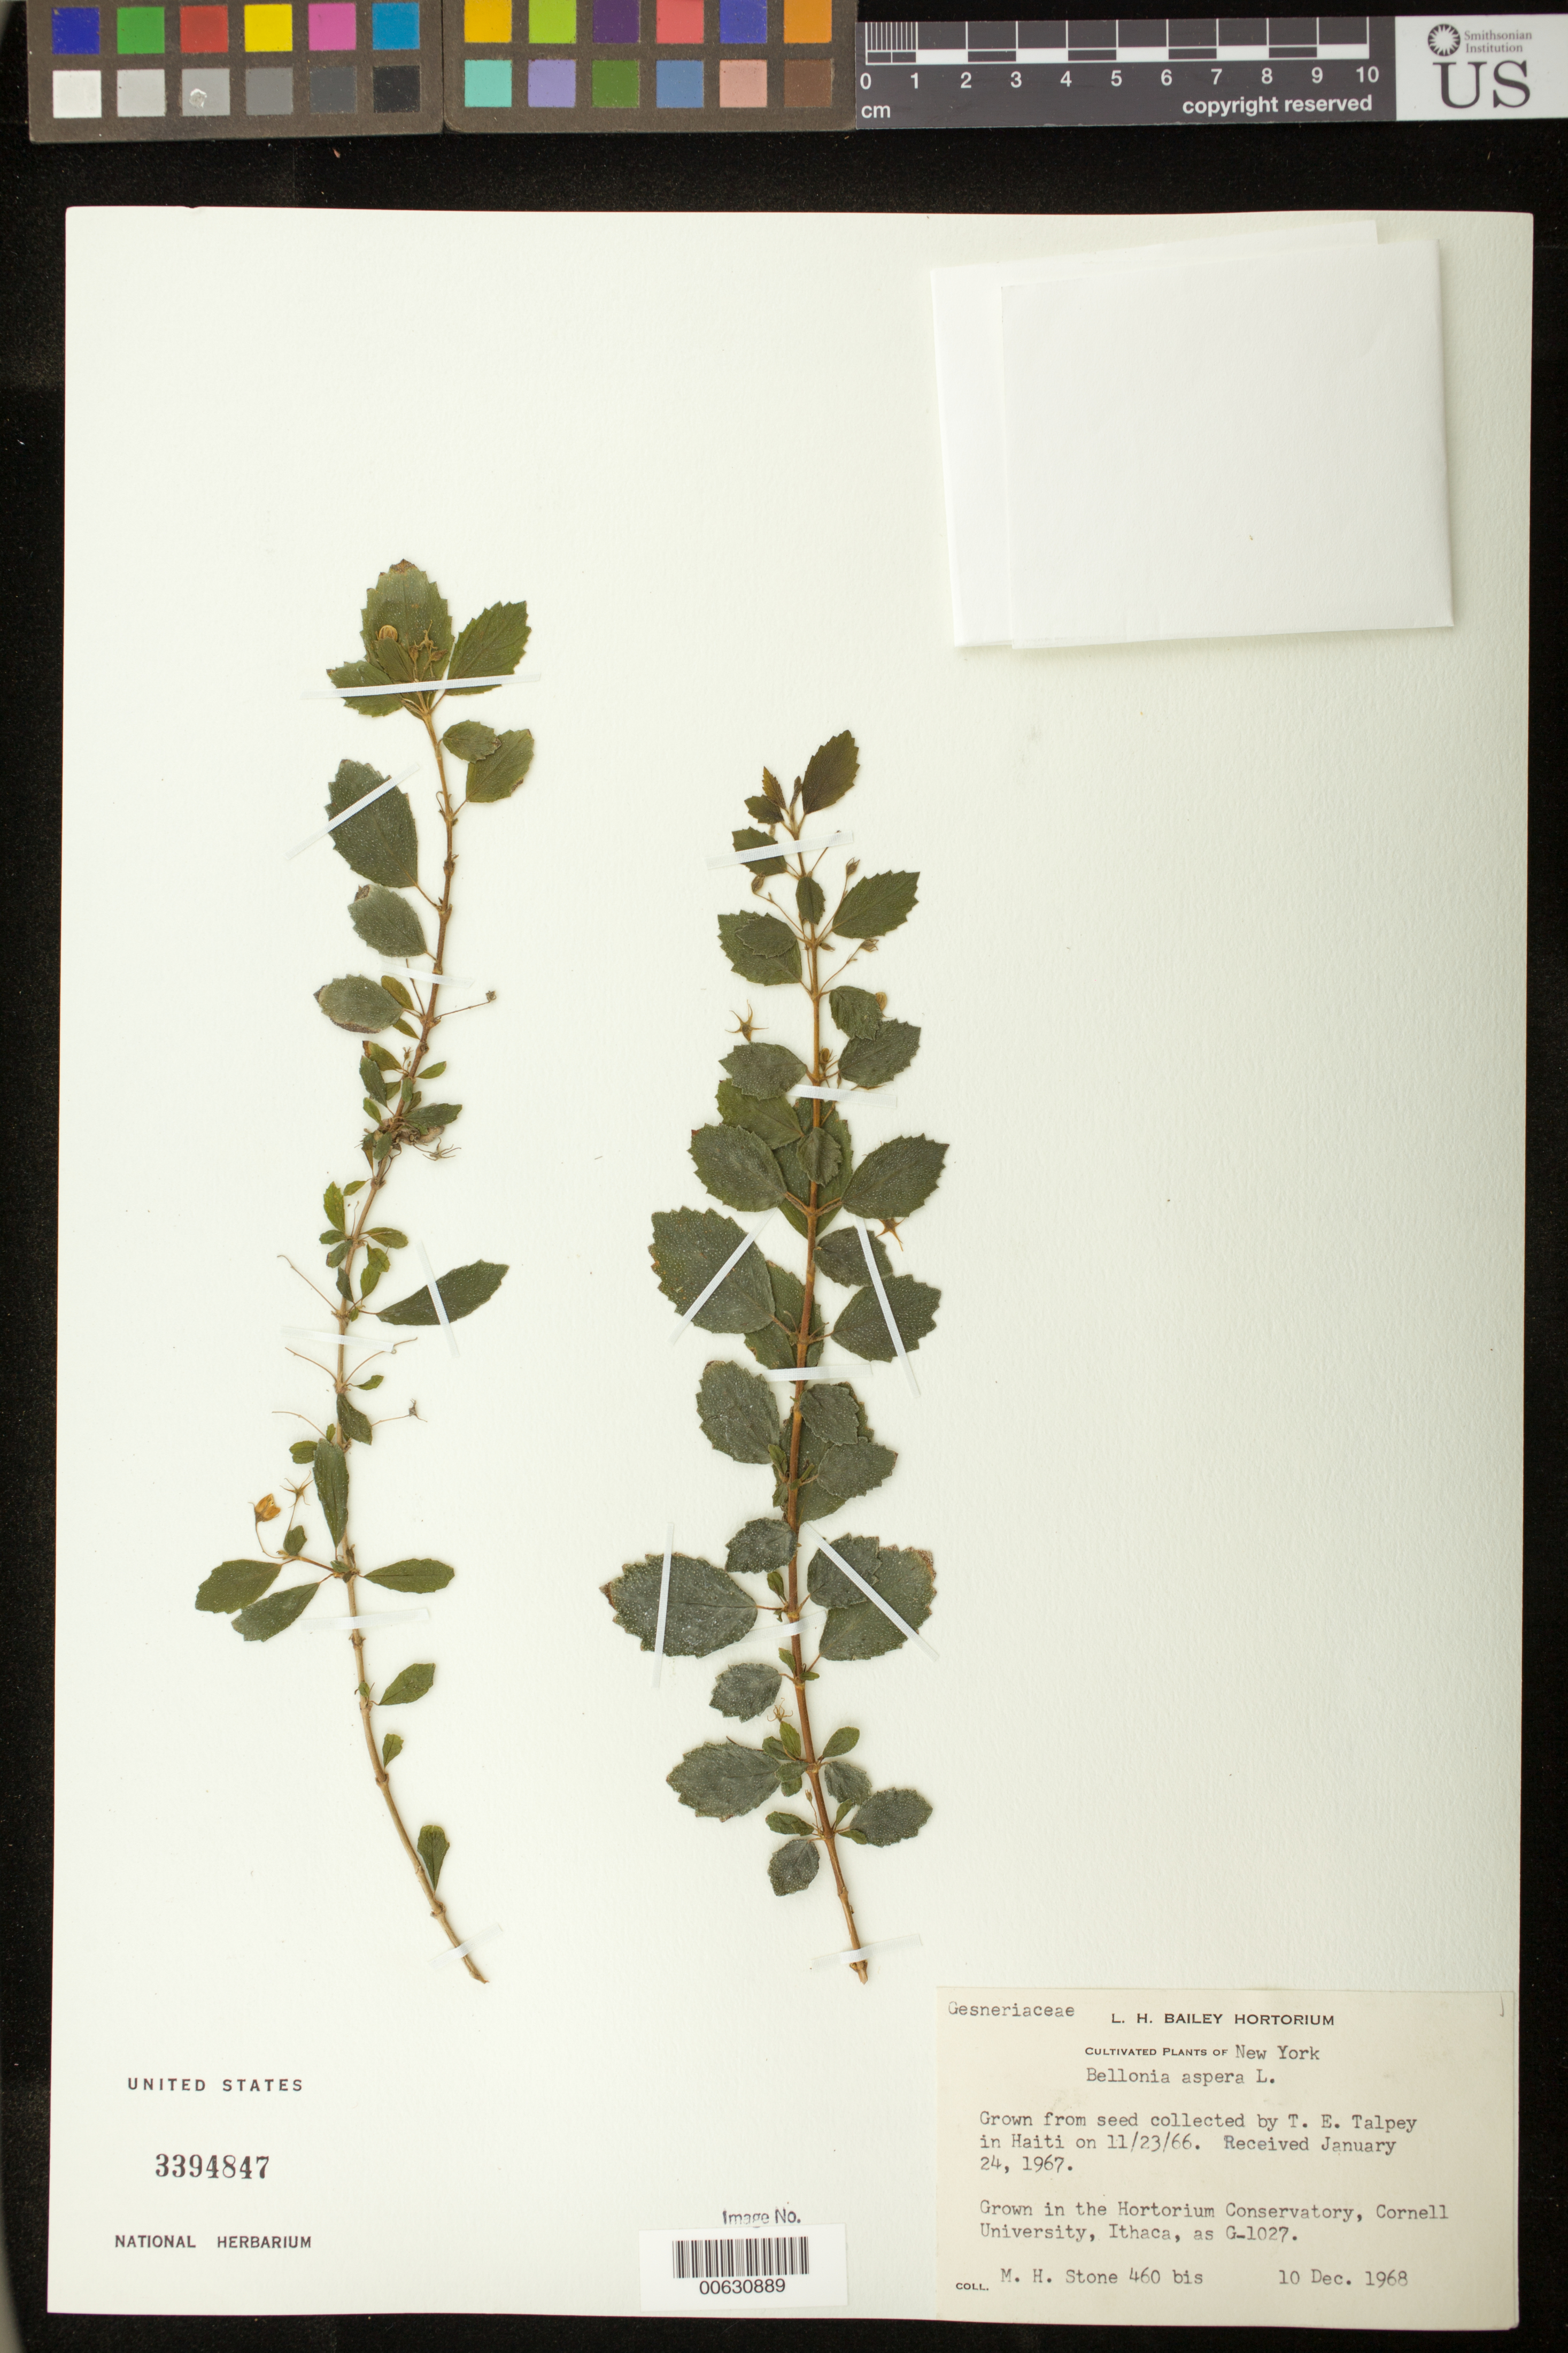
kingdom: Plantae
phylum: Tracheophyta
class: Magnoliopsida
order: Lamiales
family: Gesneriaceae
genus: Bellonia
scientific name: Bellonia aspera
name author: L.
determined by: Skog, Laurence E.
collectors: M. Stone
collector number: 460 bis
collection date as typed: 10 Dec 1968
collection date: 1968-12-10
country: Haiti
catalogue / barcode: US 3394847